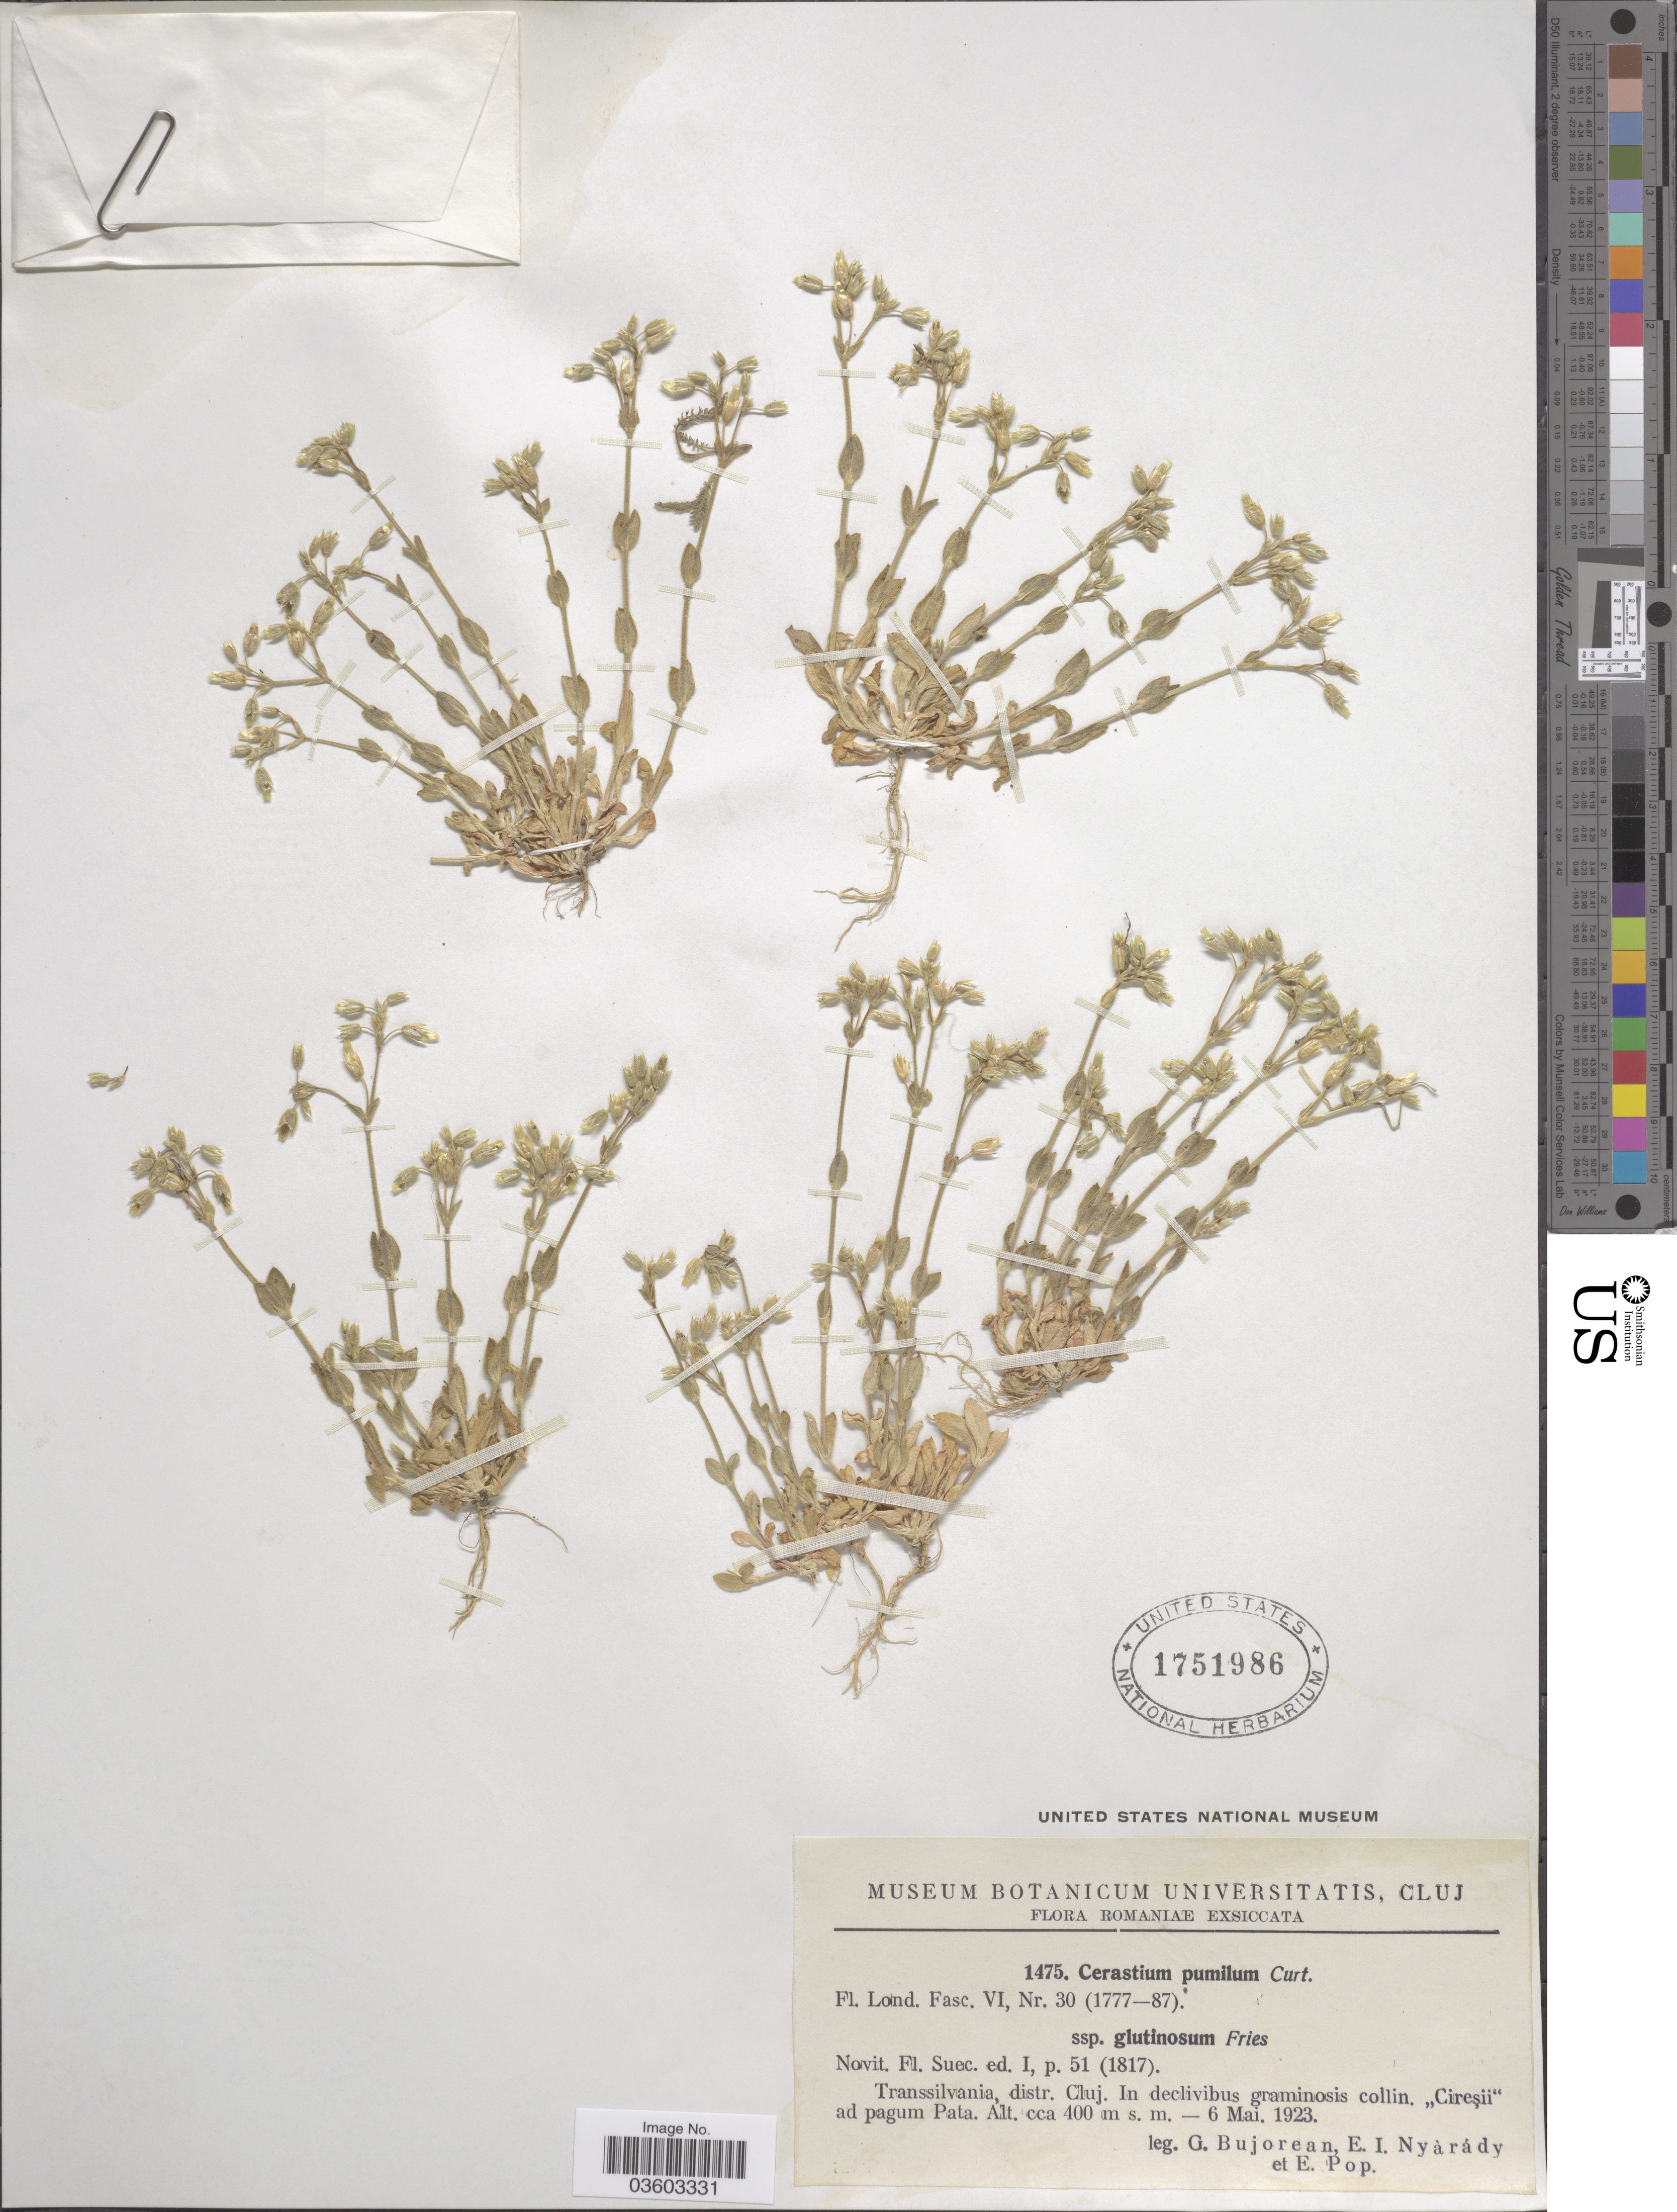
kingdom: Plantae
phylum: Tracheophyta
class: Magnoliopsida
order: Caryophyllales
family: Caryophyllaceae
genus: Cerastium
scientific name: Cerastium pumilum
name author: Curtis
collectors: G. Bujorean, E. Nyárády & E. Pop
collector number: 1475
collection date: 1923-05-06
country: Romania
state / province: Cluj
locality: Transsilvania, distr. Cluj. In declivibus graminosis collin. "Cireşii" ad pagum Pata.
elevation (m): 400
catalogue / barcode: US 1751986